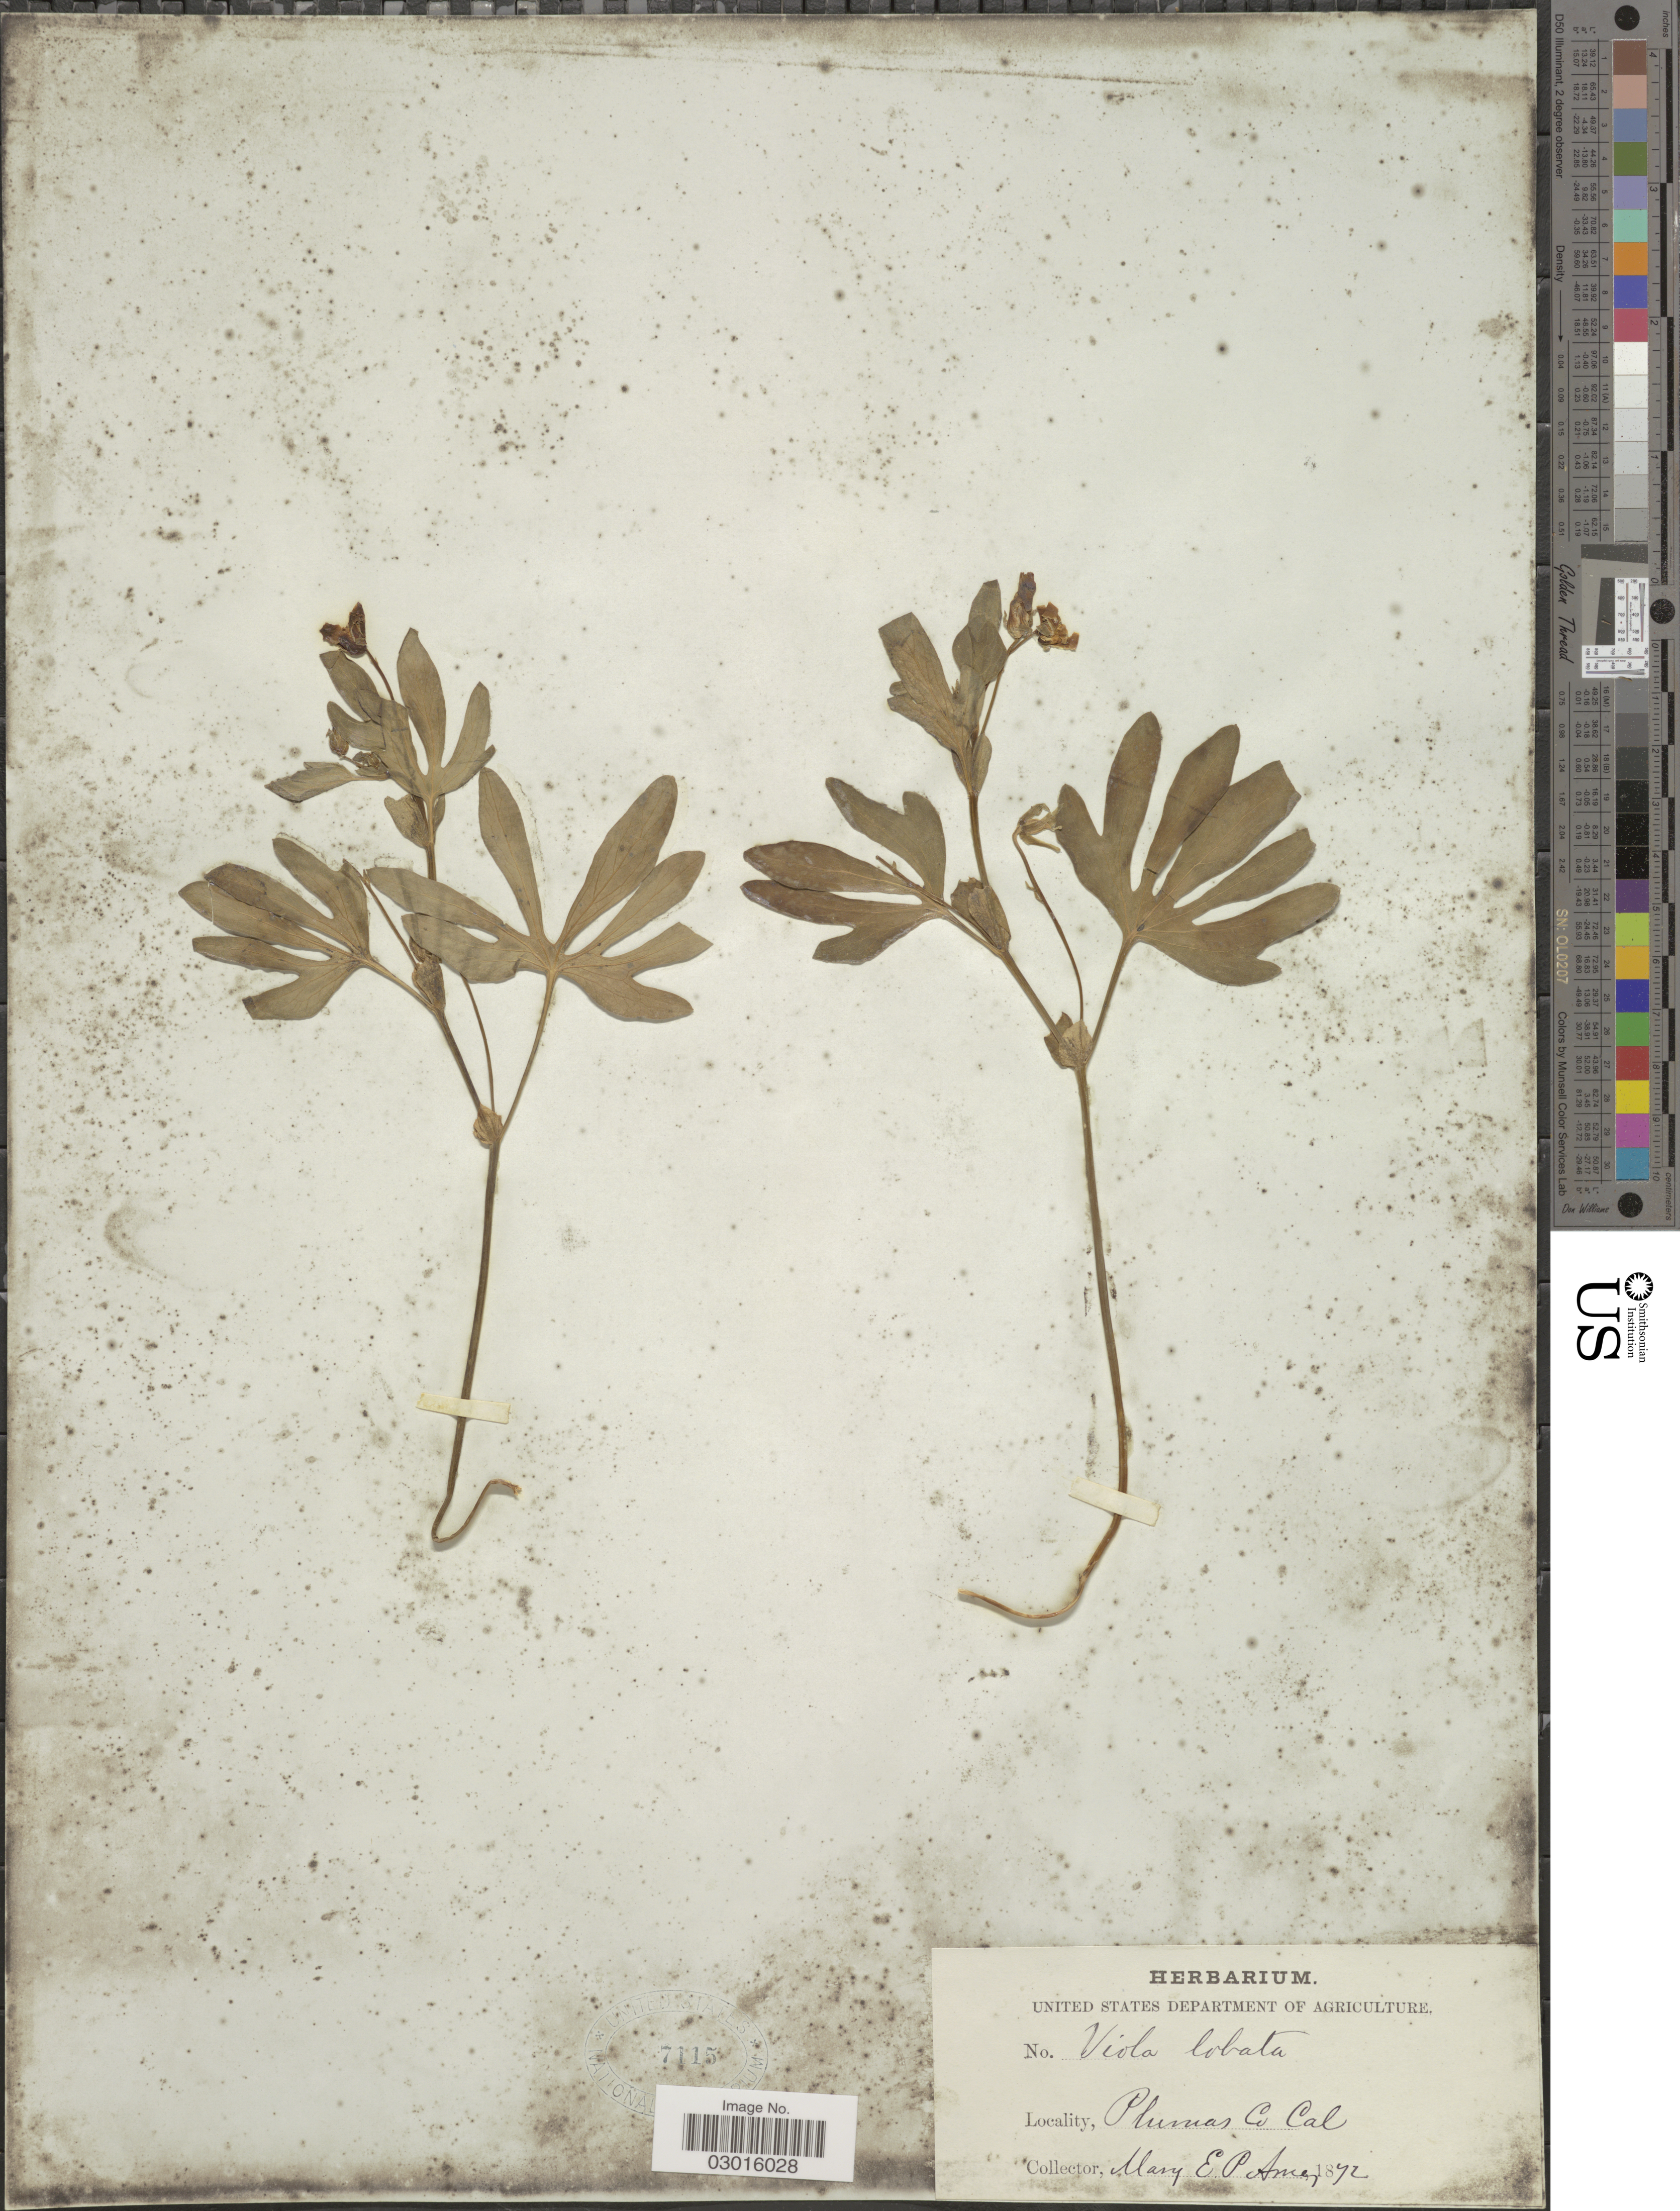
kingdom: Plantae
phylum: Tracheophyta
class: Magnoliopsida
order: Malpighiales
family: Violaceae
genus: Viola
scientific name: Viola lobata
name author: Benth.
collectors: M. E. P. Ames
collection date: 1892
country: United States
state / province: California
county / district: Plumas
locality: Plumas Co.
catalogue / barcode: US 7115